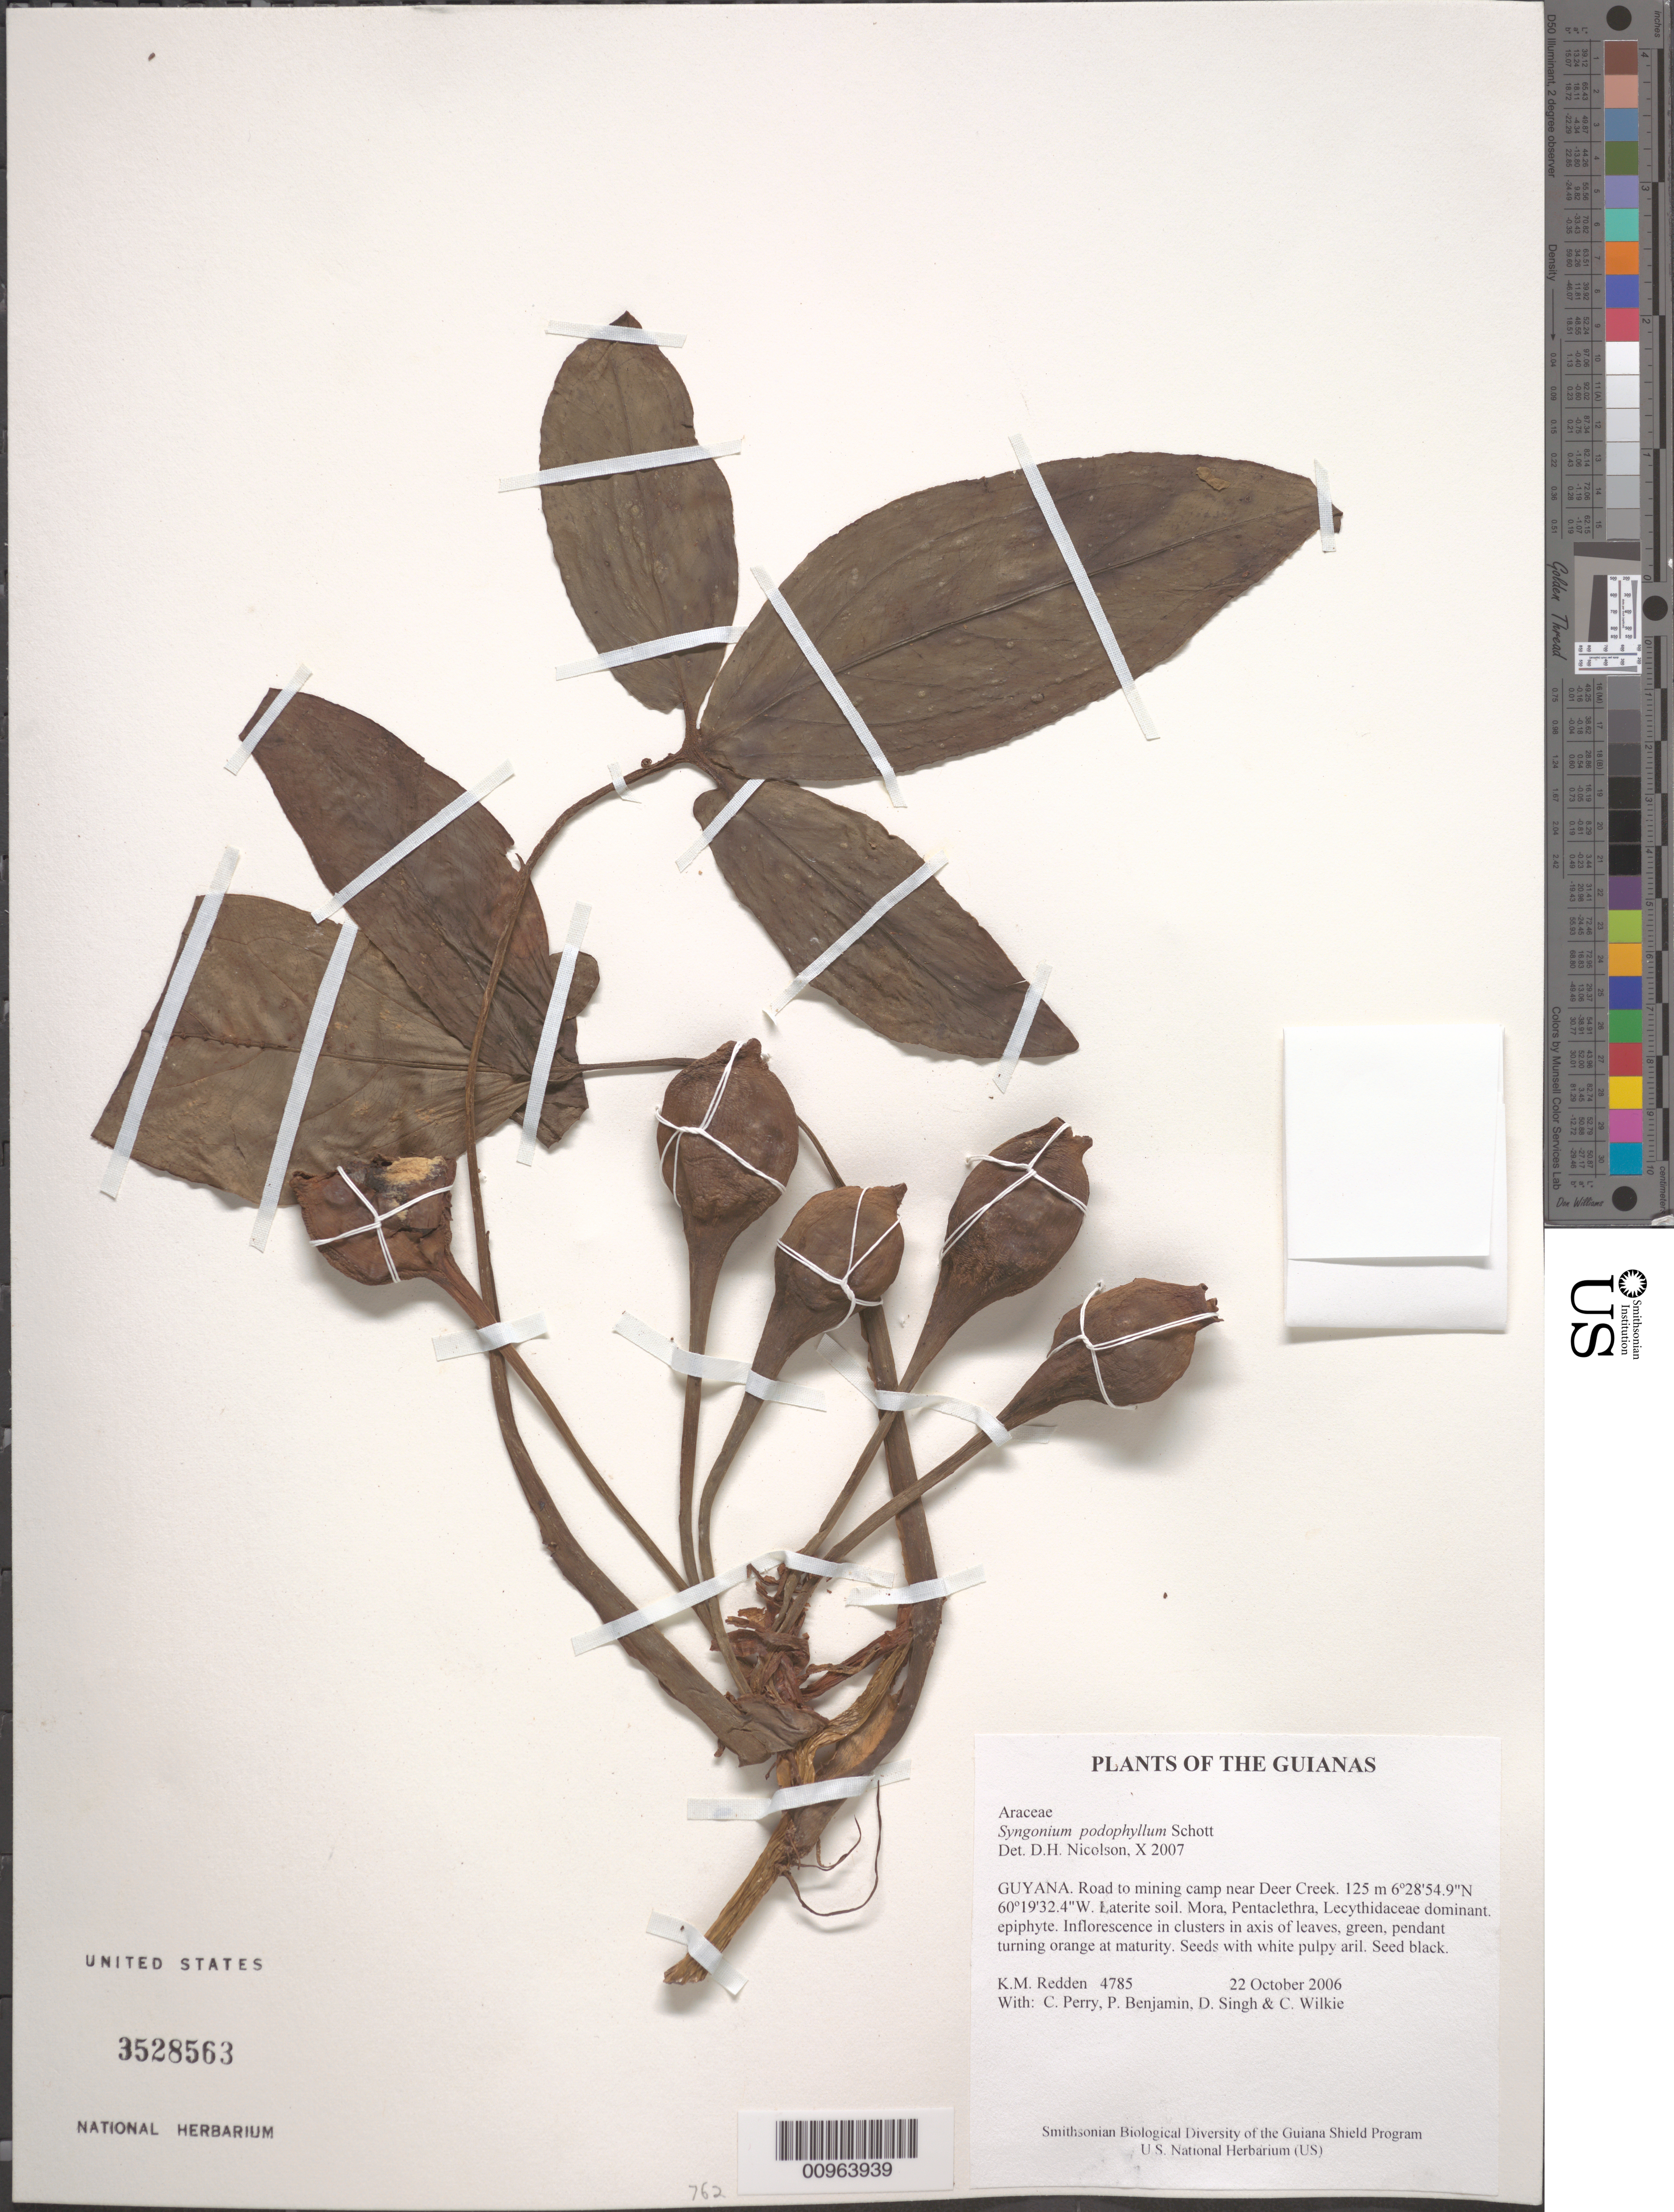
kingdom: Plantae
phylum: Tracheophyta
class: Liliopsida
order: Alismatales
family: Araceae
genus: Syngonium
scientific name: Syngonium podophyllum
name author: Schott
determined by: Nicolson, Dan H.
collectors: K. M. Redden, C. Perry, P. Benjamin, D. Singh & C. Wilkie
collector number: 4785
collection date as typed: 22 October 2006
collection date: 2006-10-22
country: Guyana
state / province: Cuyuni-Mazaruni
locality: Road to mining camp near Deer Creek.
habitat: Laterite soil. Mora, Pentaclethra, Lecythidaceae dominant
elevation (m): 125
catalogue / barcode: US 3528563